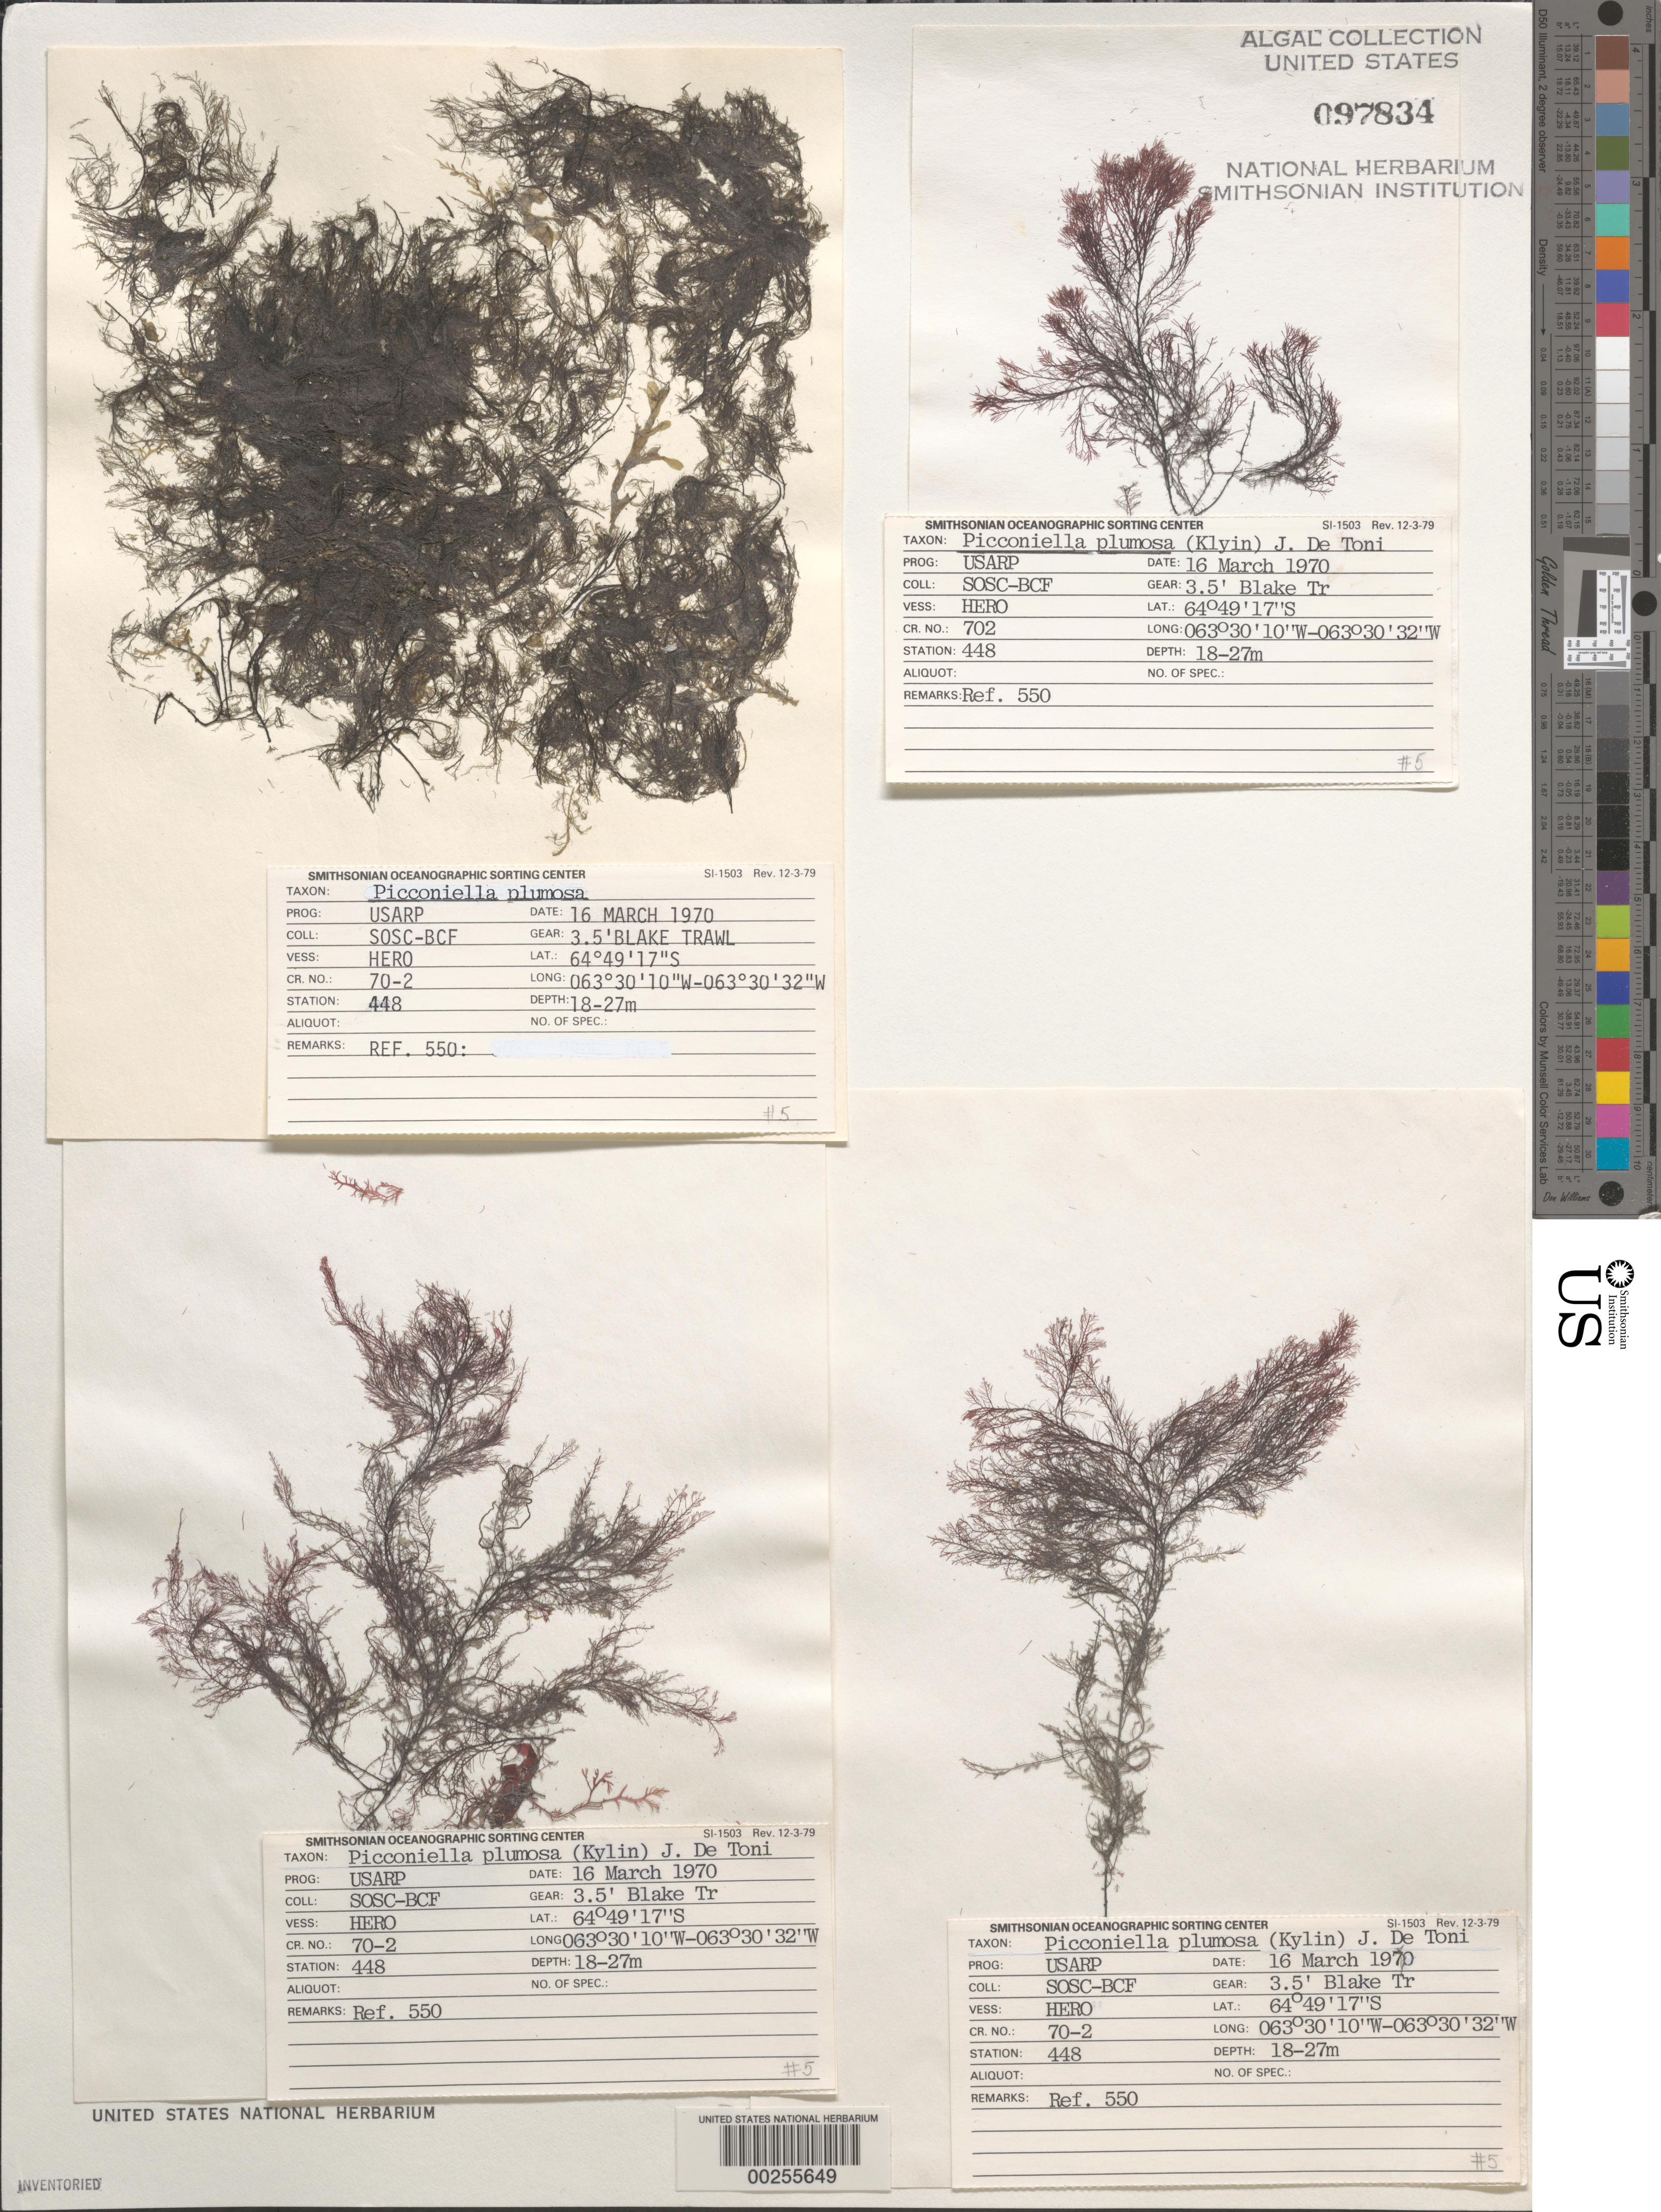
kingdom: Plantae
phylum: Rhodophyta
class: Florideophyceae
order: Ceramiales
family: Rhodomelaceae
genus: Picconiella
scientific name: Picconiella plumosa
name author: (Kylin) De Toni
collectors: SOSC-BCF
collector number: Station 448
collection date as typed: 16 Mar 1970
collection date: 1970-03-16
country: Antarctica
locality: Antarctic Peninsula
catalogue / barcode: US 97834